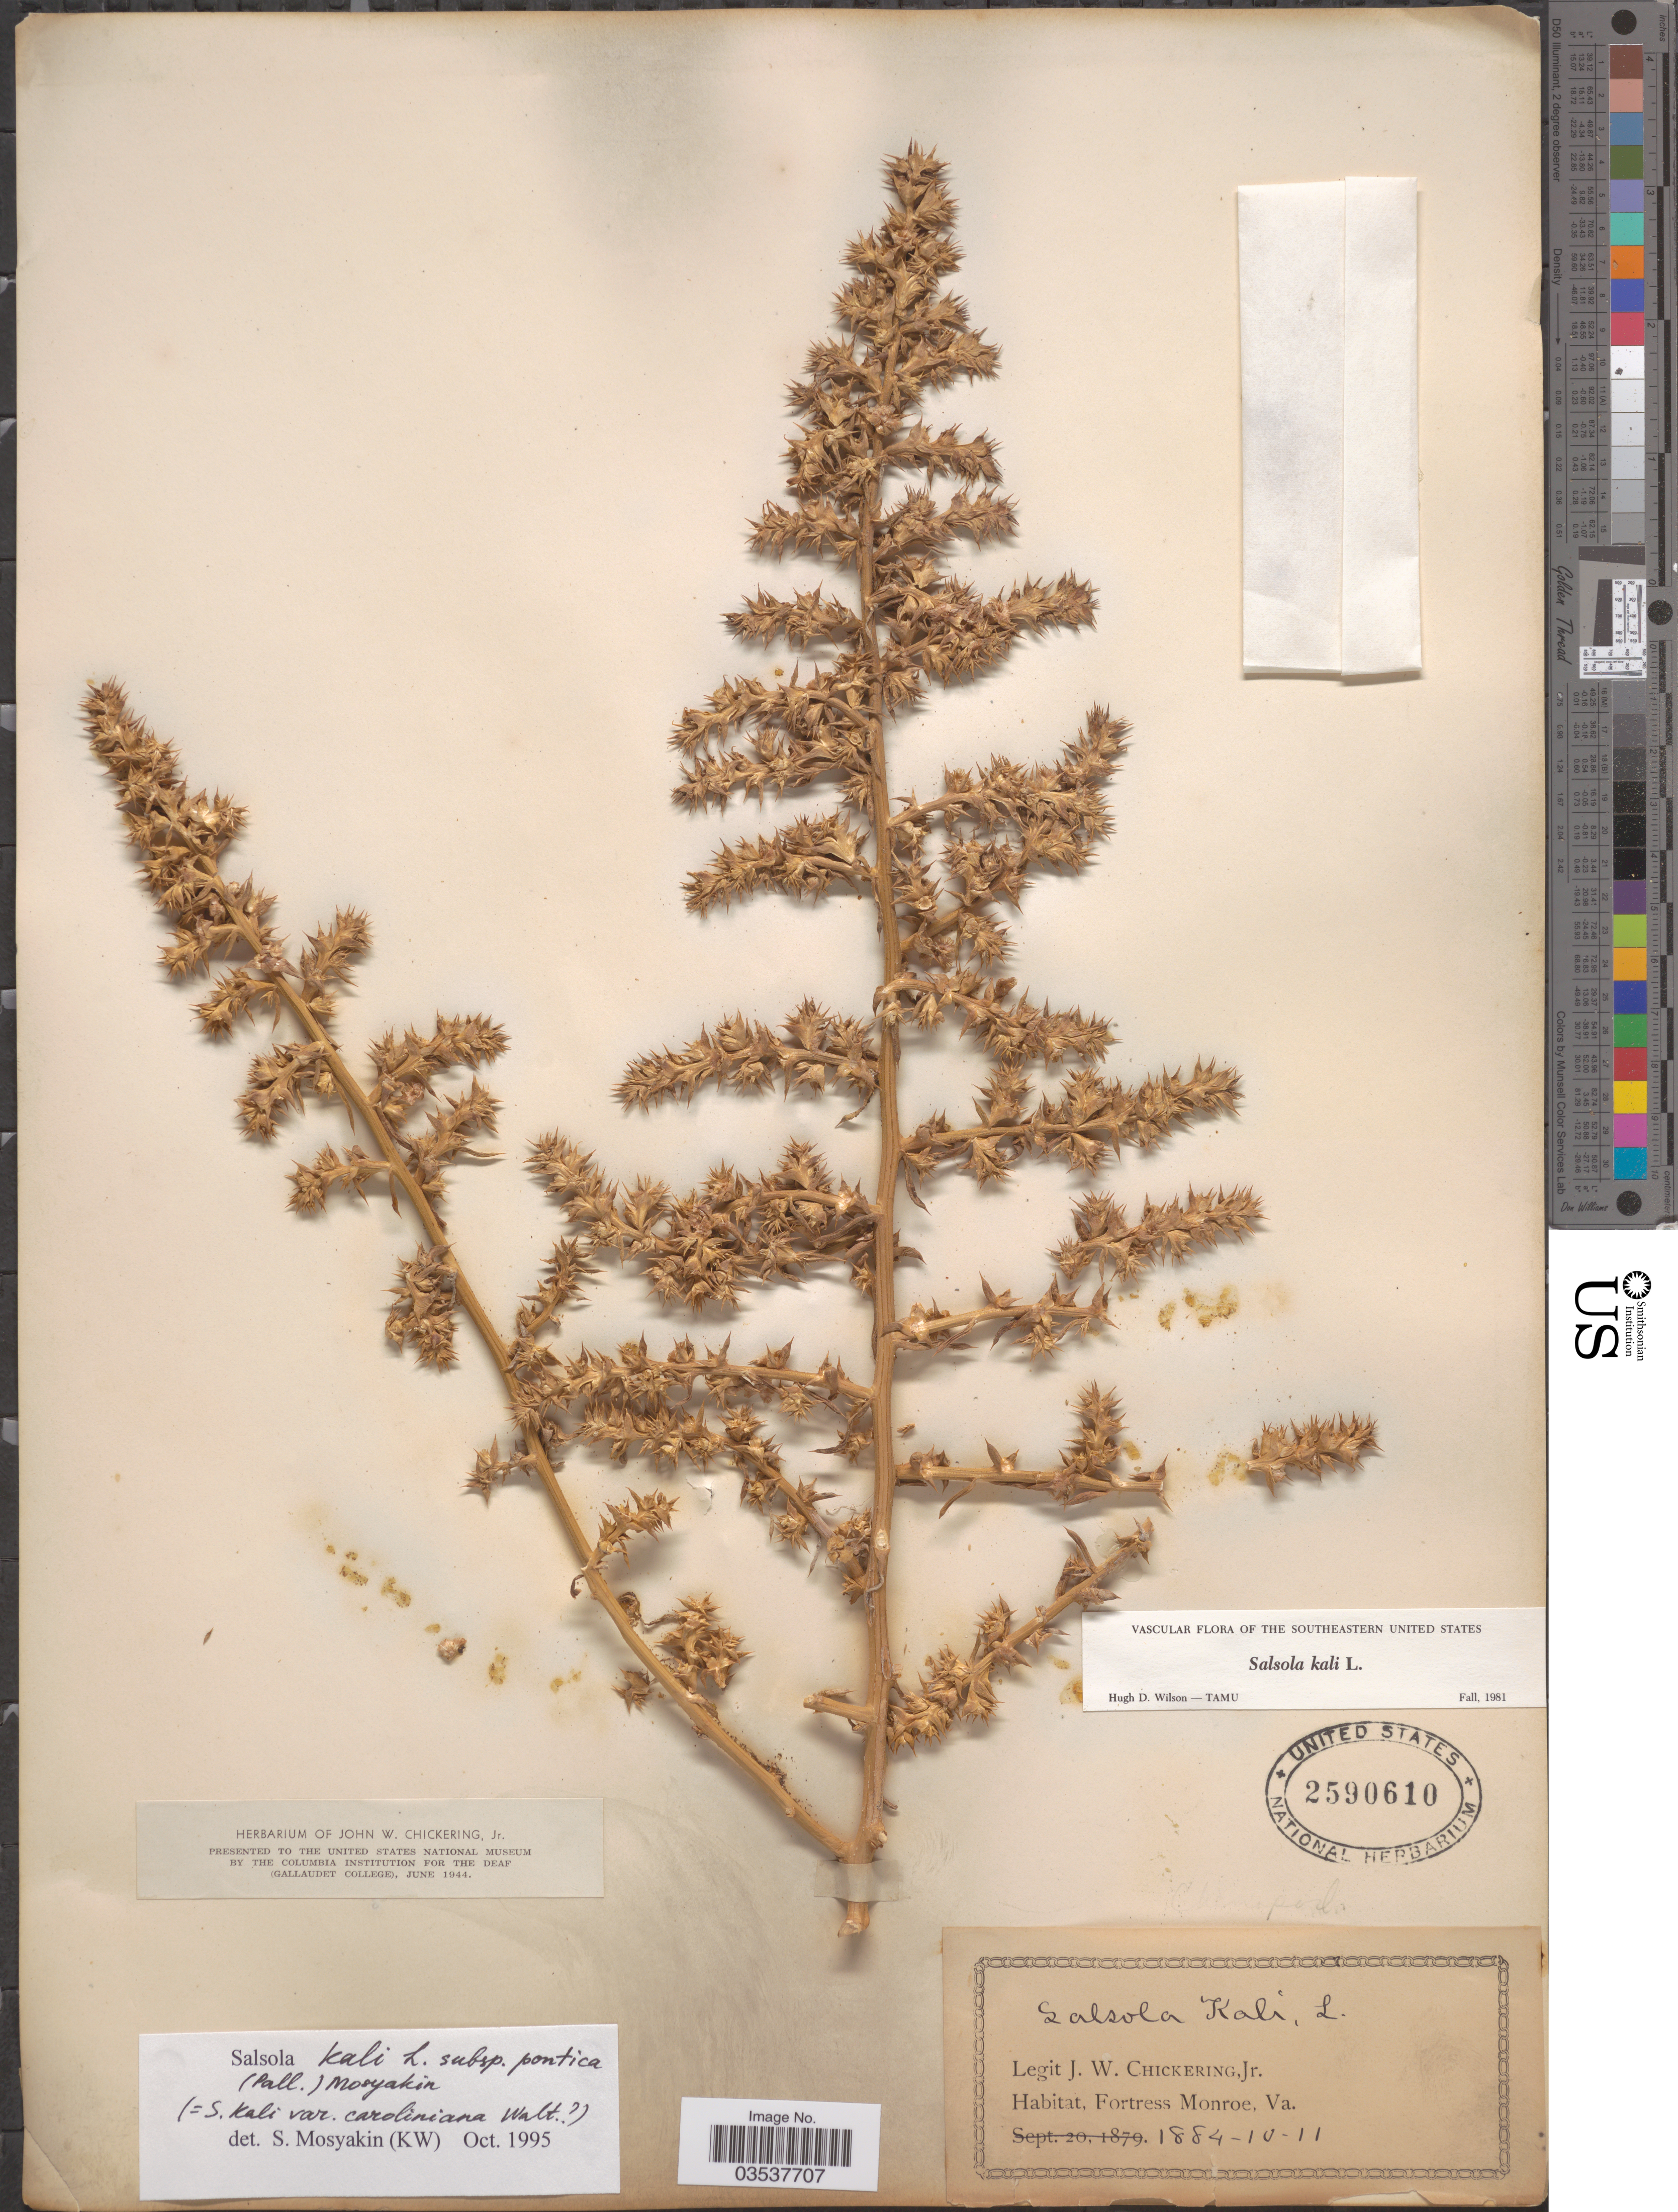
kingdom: Plantae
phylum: Tracheophyta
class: Magnoliopsida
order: Caryophyllales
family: Amaranthaceae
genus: Salsola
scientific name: Salsola kali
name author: L.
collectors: J. Chickering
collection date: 1884-11-10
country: United States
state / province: Virginia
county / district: City of Hampton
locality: Fortress Monroe.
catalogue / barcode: US 2590610